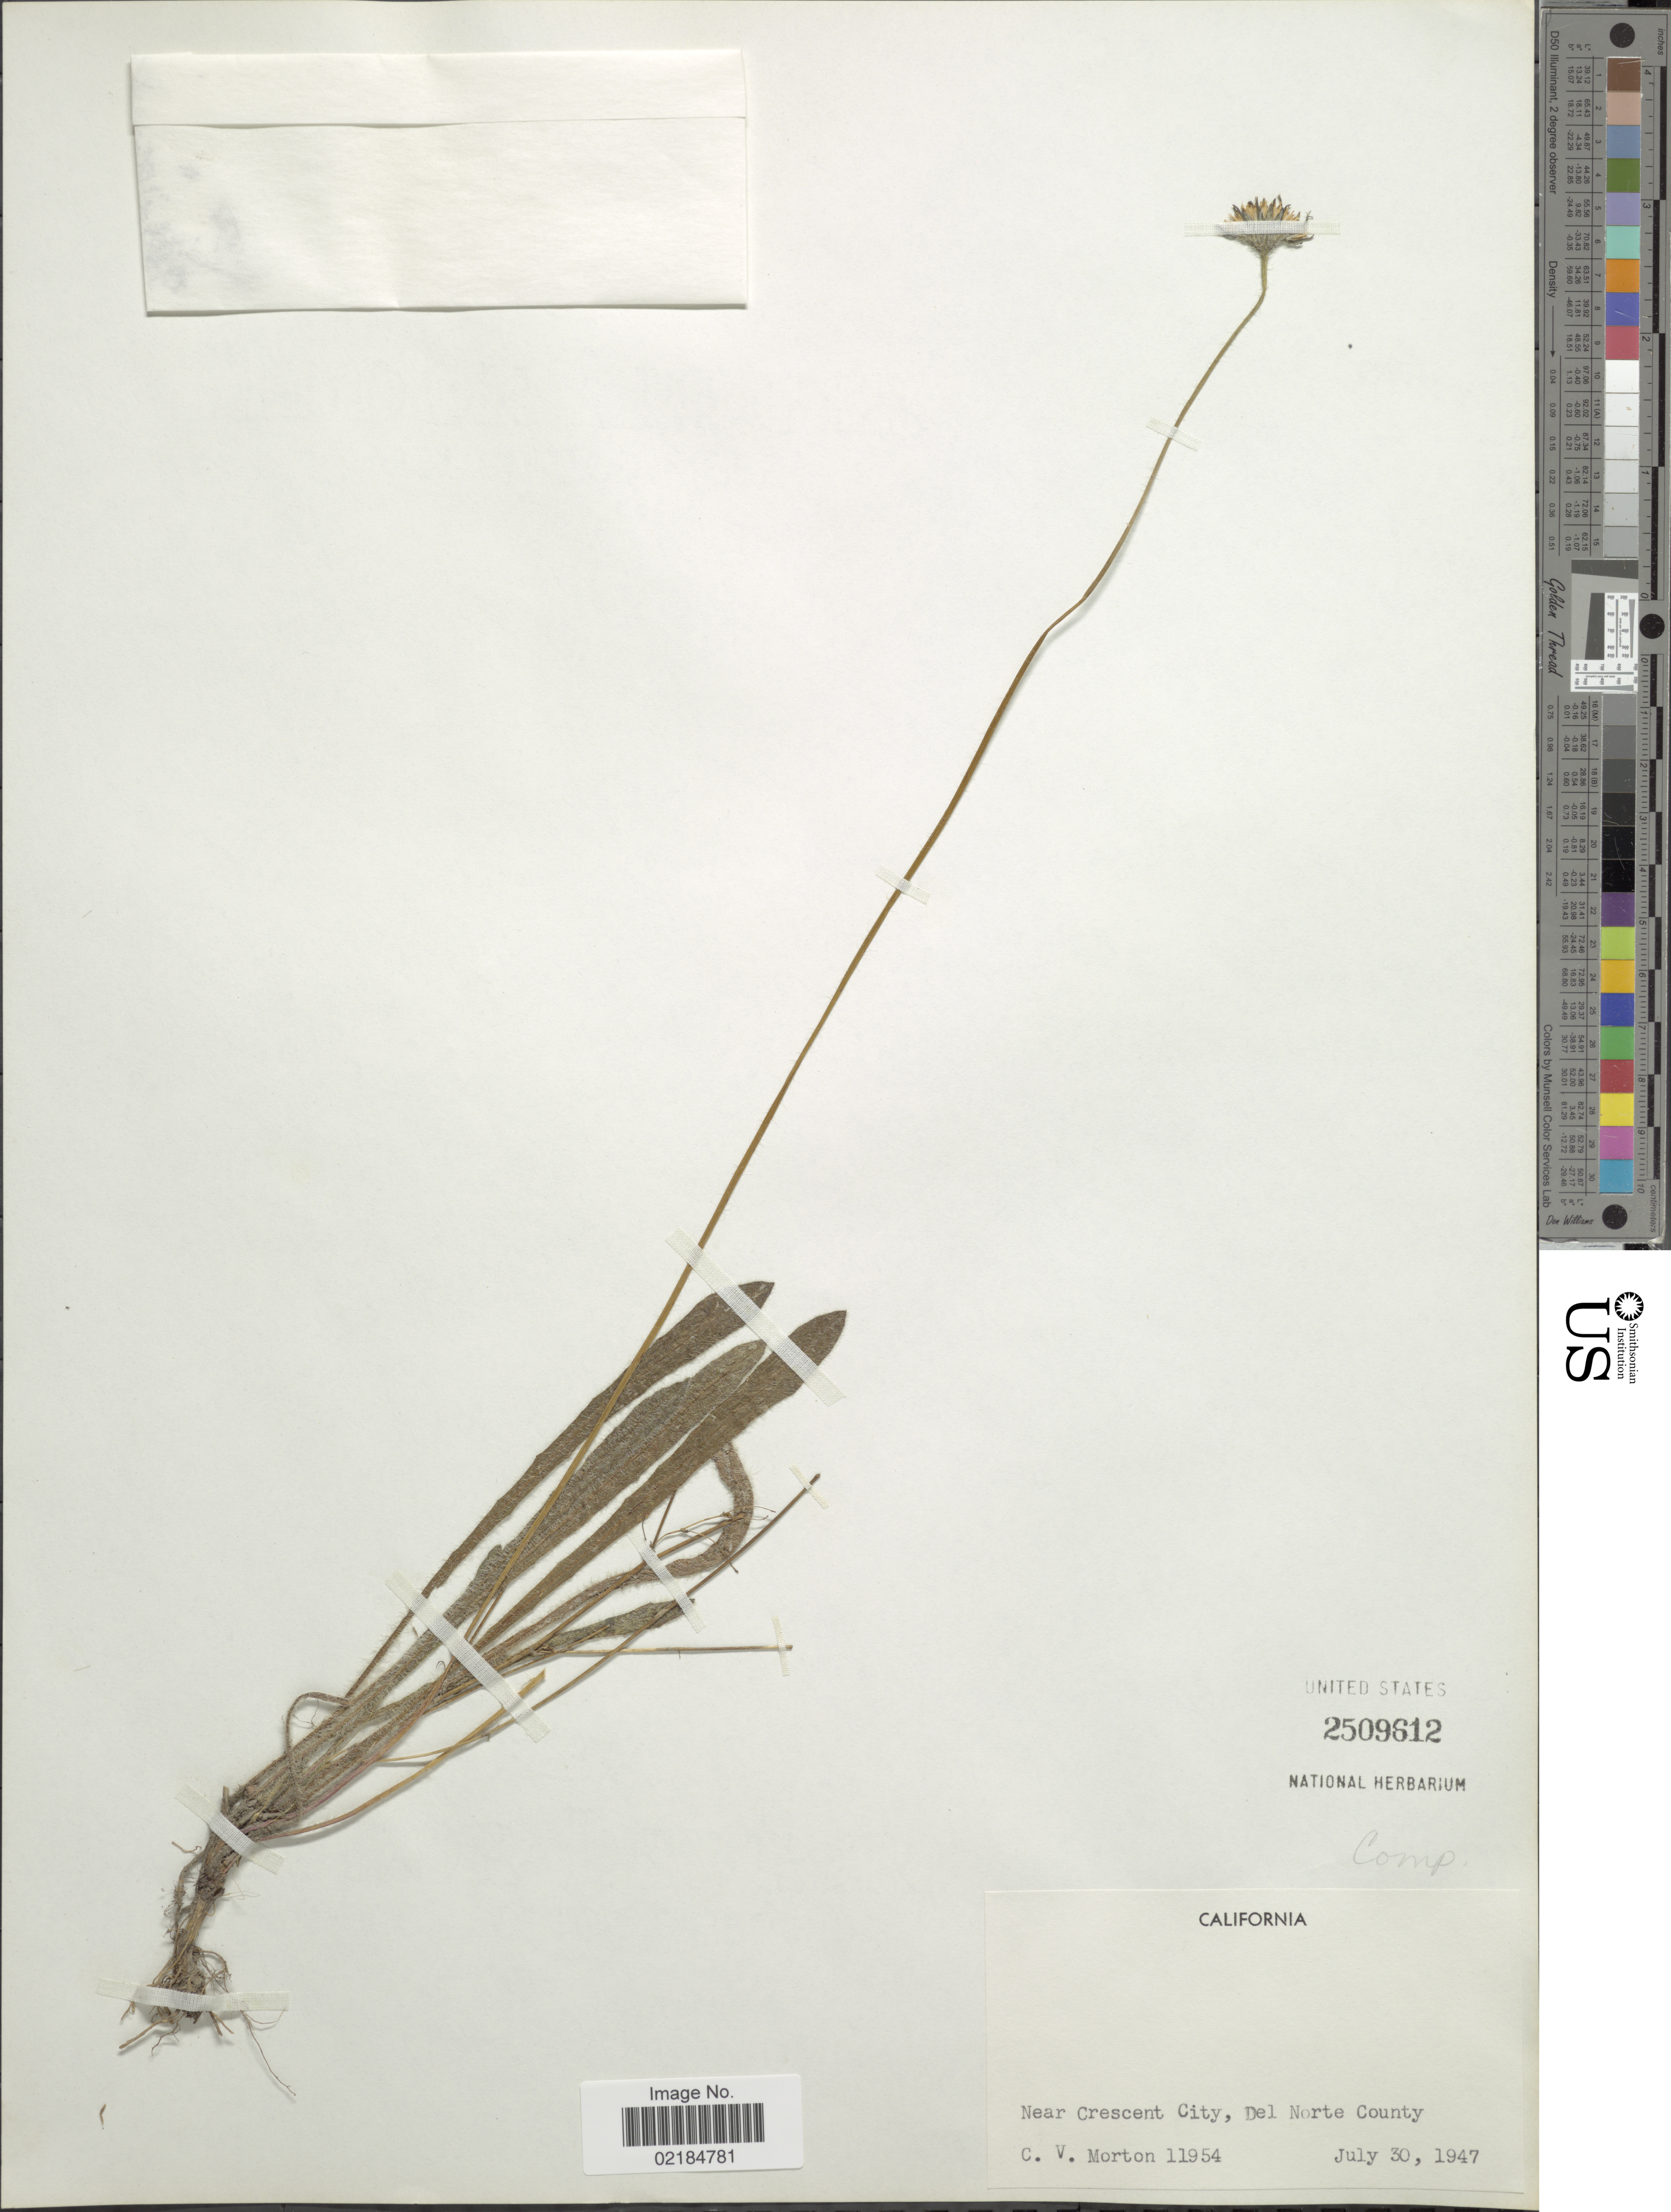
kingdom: Plantae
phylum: Tracheophyta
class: Magnoliopsida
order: Asterales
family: Asteraceae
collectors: C. V. Morton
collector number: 11954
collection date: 1947-07-30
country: United States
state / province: California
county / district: Del Norte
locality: Near Crescent City, Del Norte County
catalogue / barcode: US 2509612